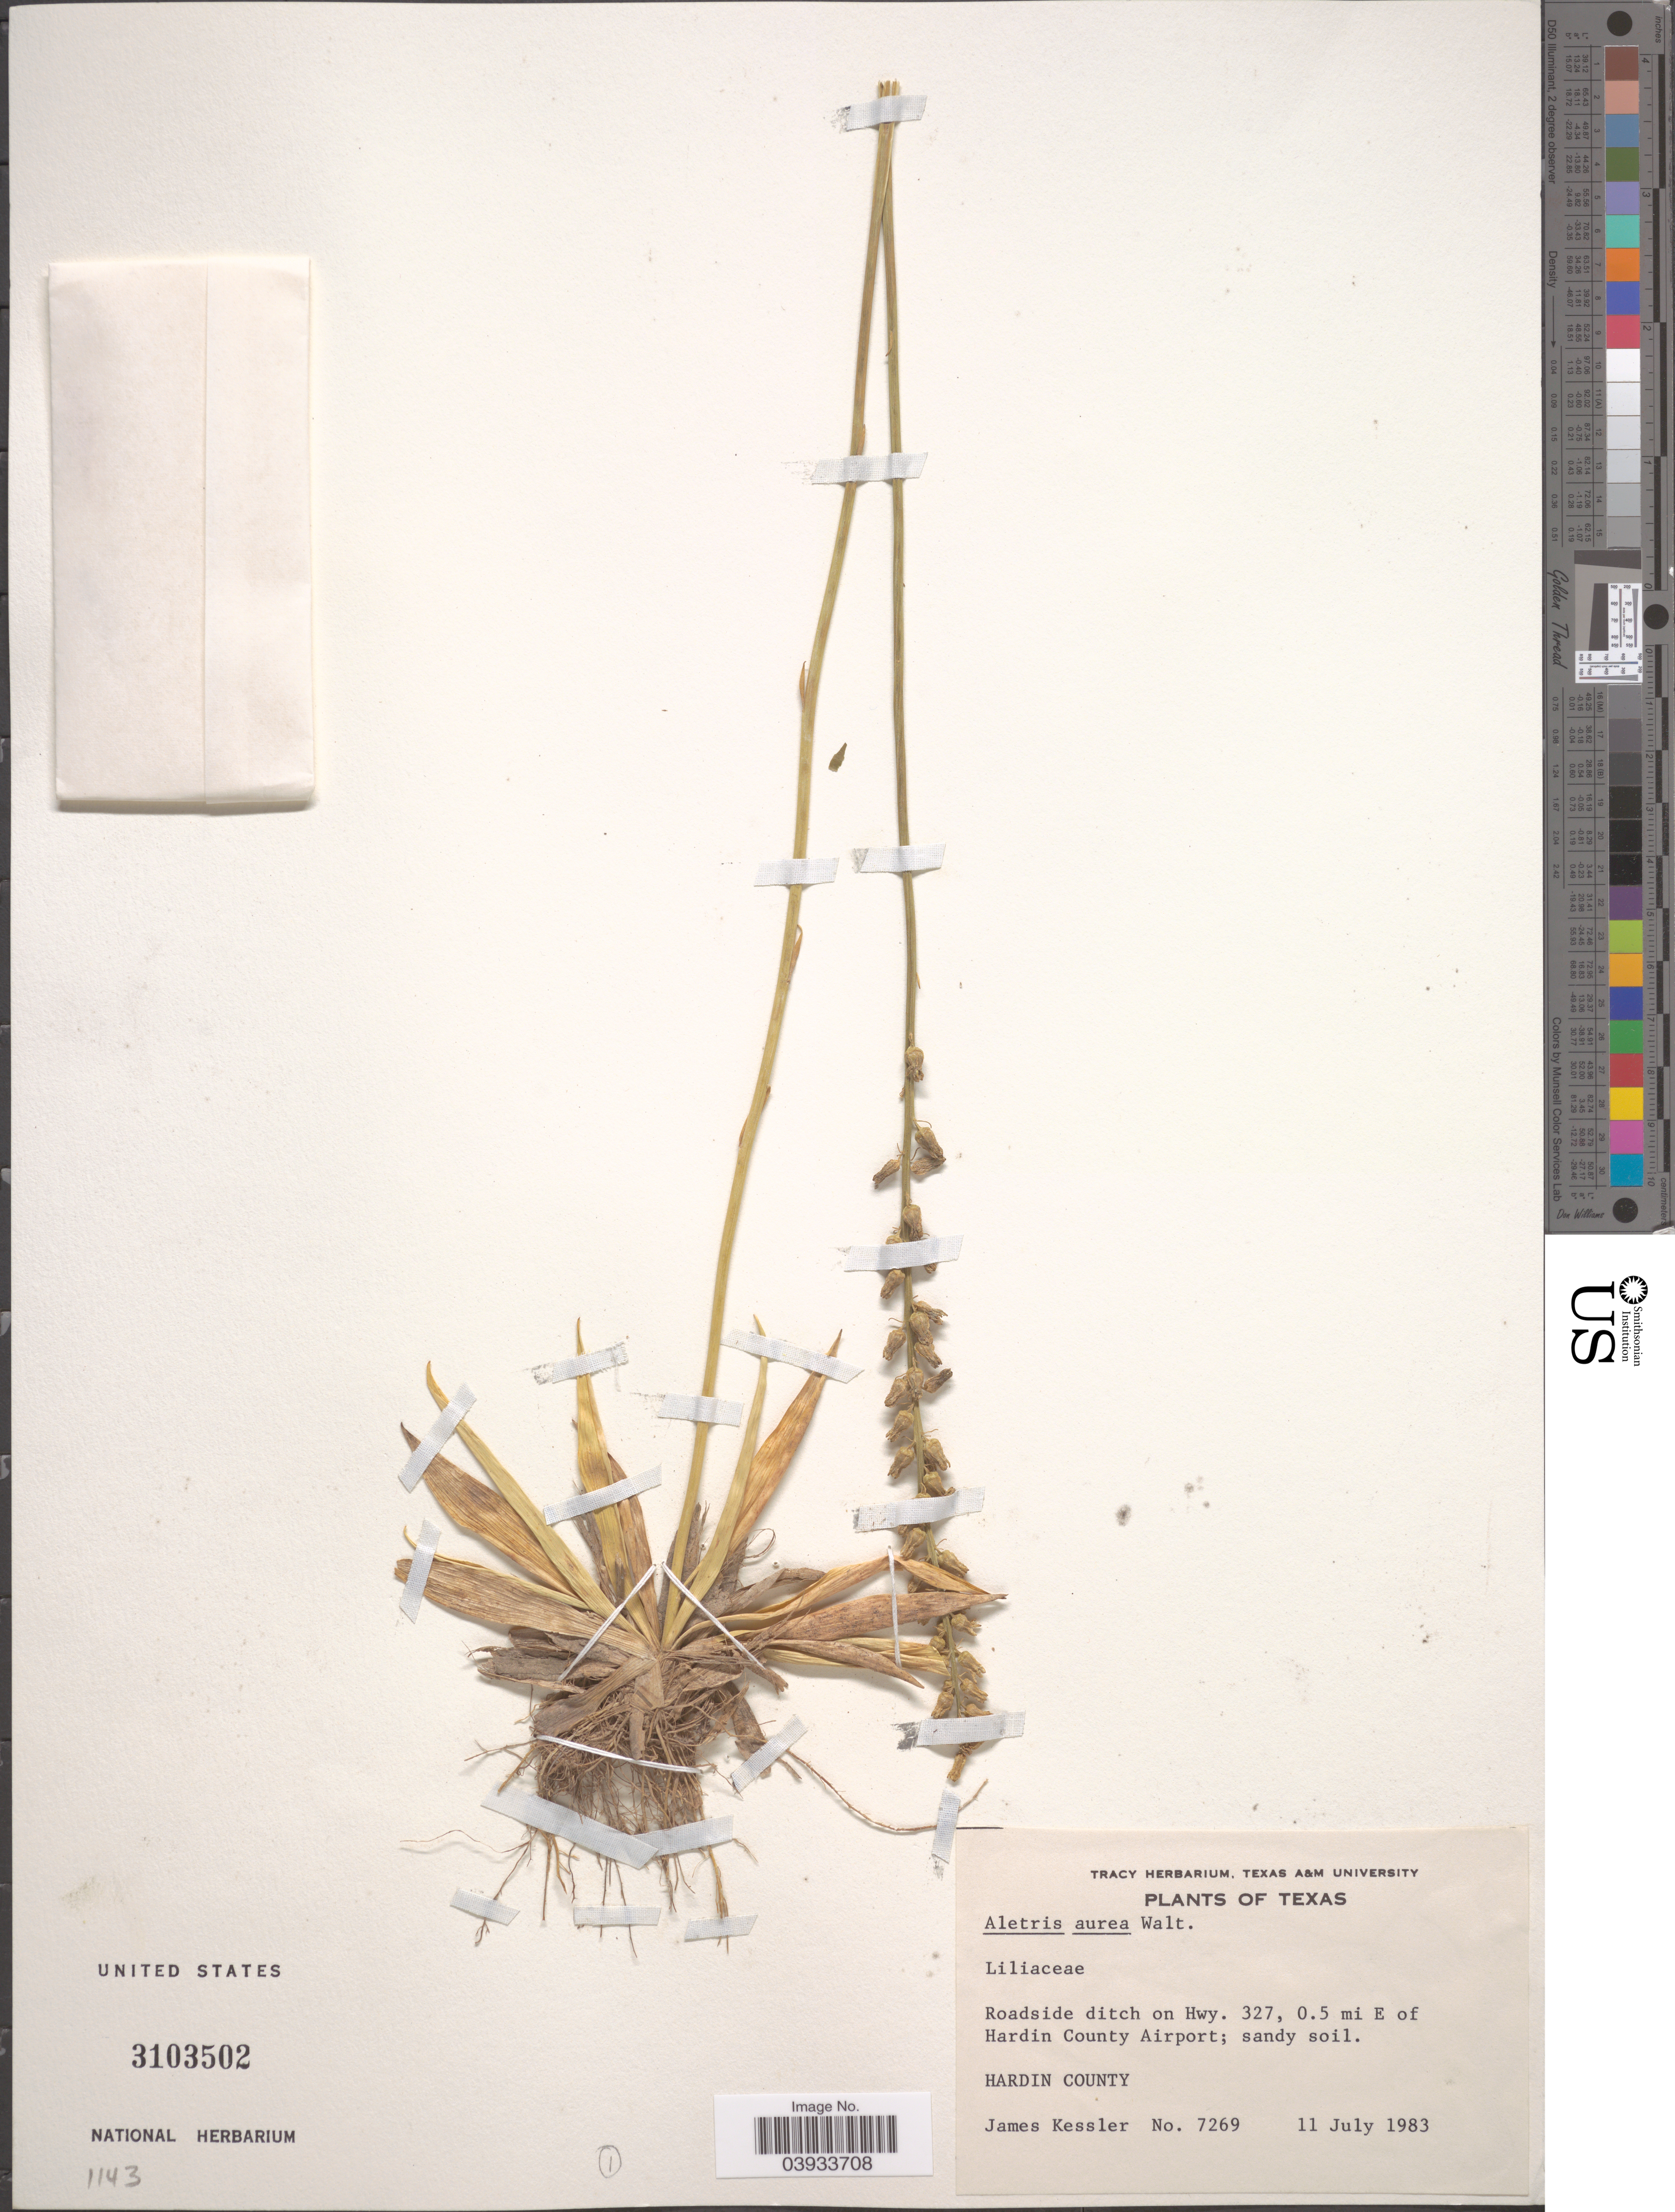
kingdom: Plantae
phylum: Tracheophyta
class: Liliopsida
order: Dioscoreales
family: Nartheciaceae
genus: Aletris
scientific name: Aletris aurea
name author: Walter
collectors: J. W. Kessler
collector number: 7269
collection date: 1983-07-11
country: United States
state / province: Texas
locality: Roadside ditch on Hwy. 327, 0.5 mi E of Hardin County Airport. Hardin County.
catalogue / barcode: US 3103502